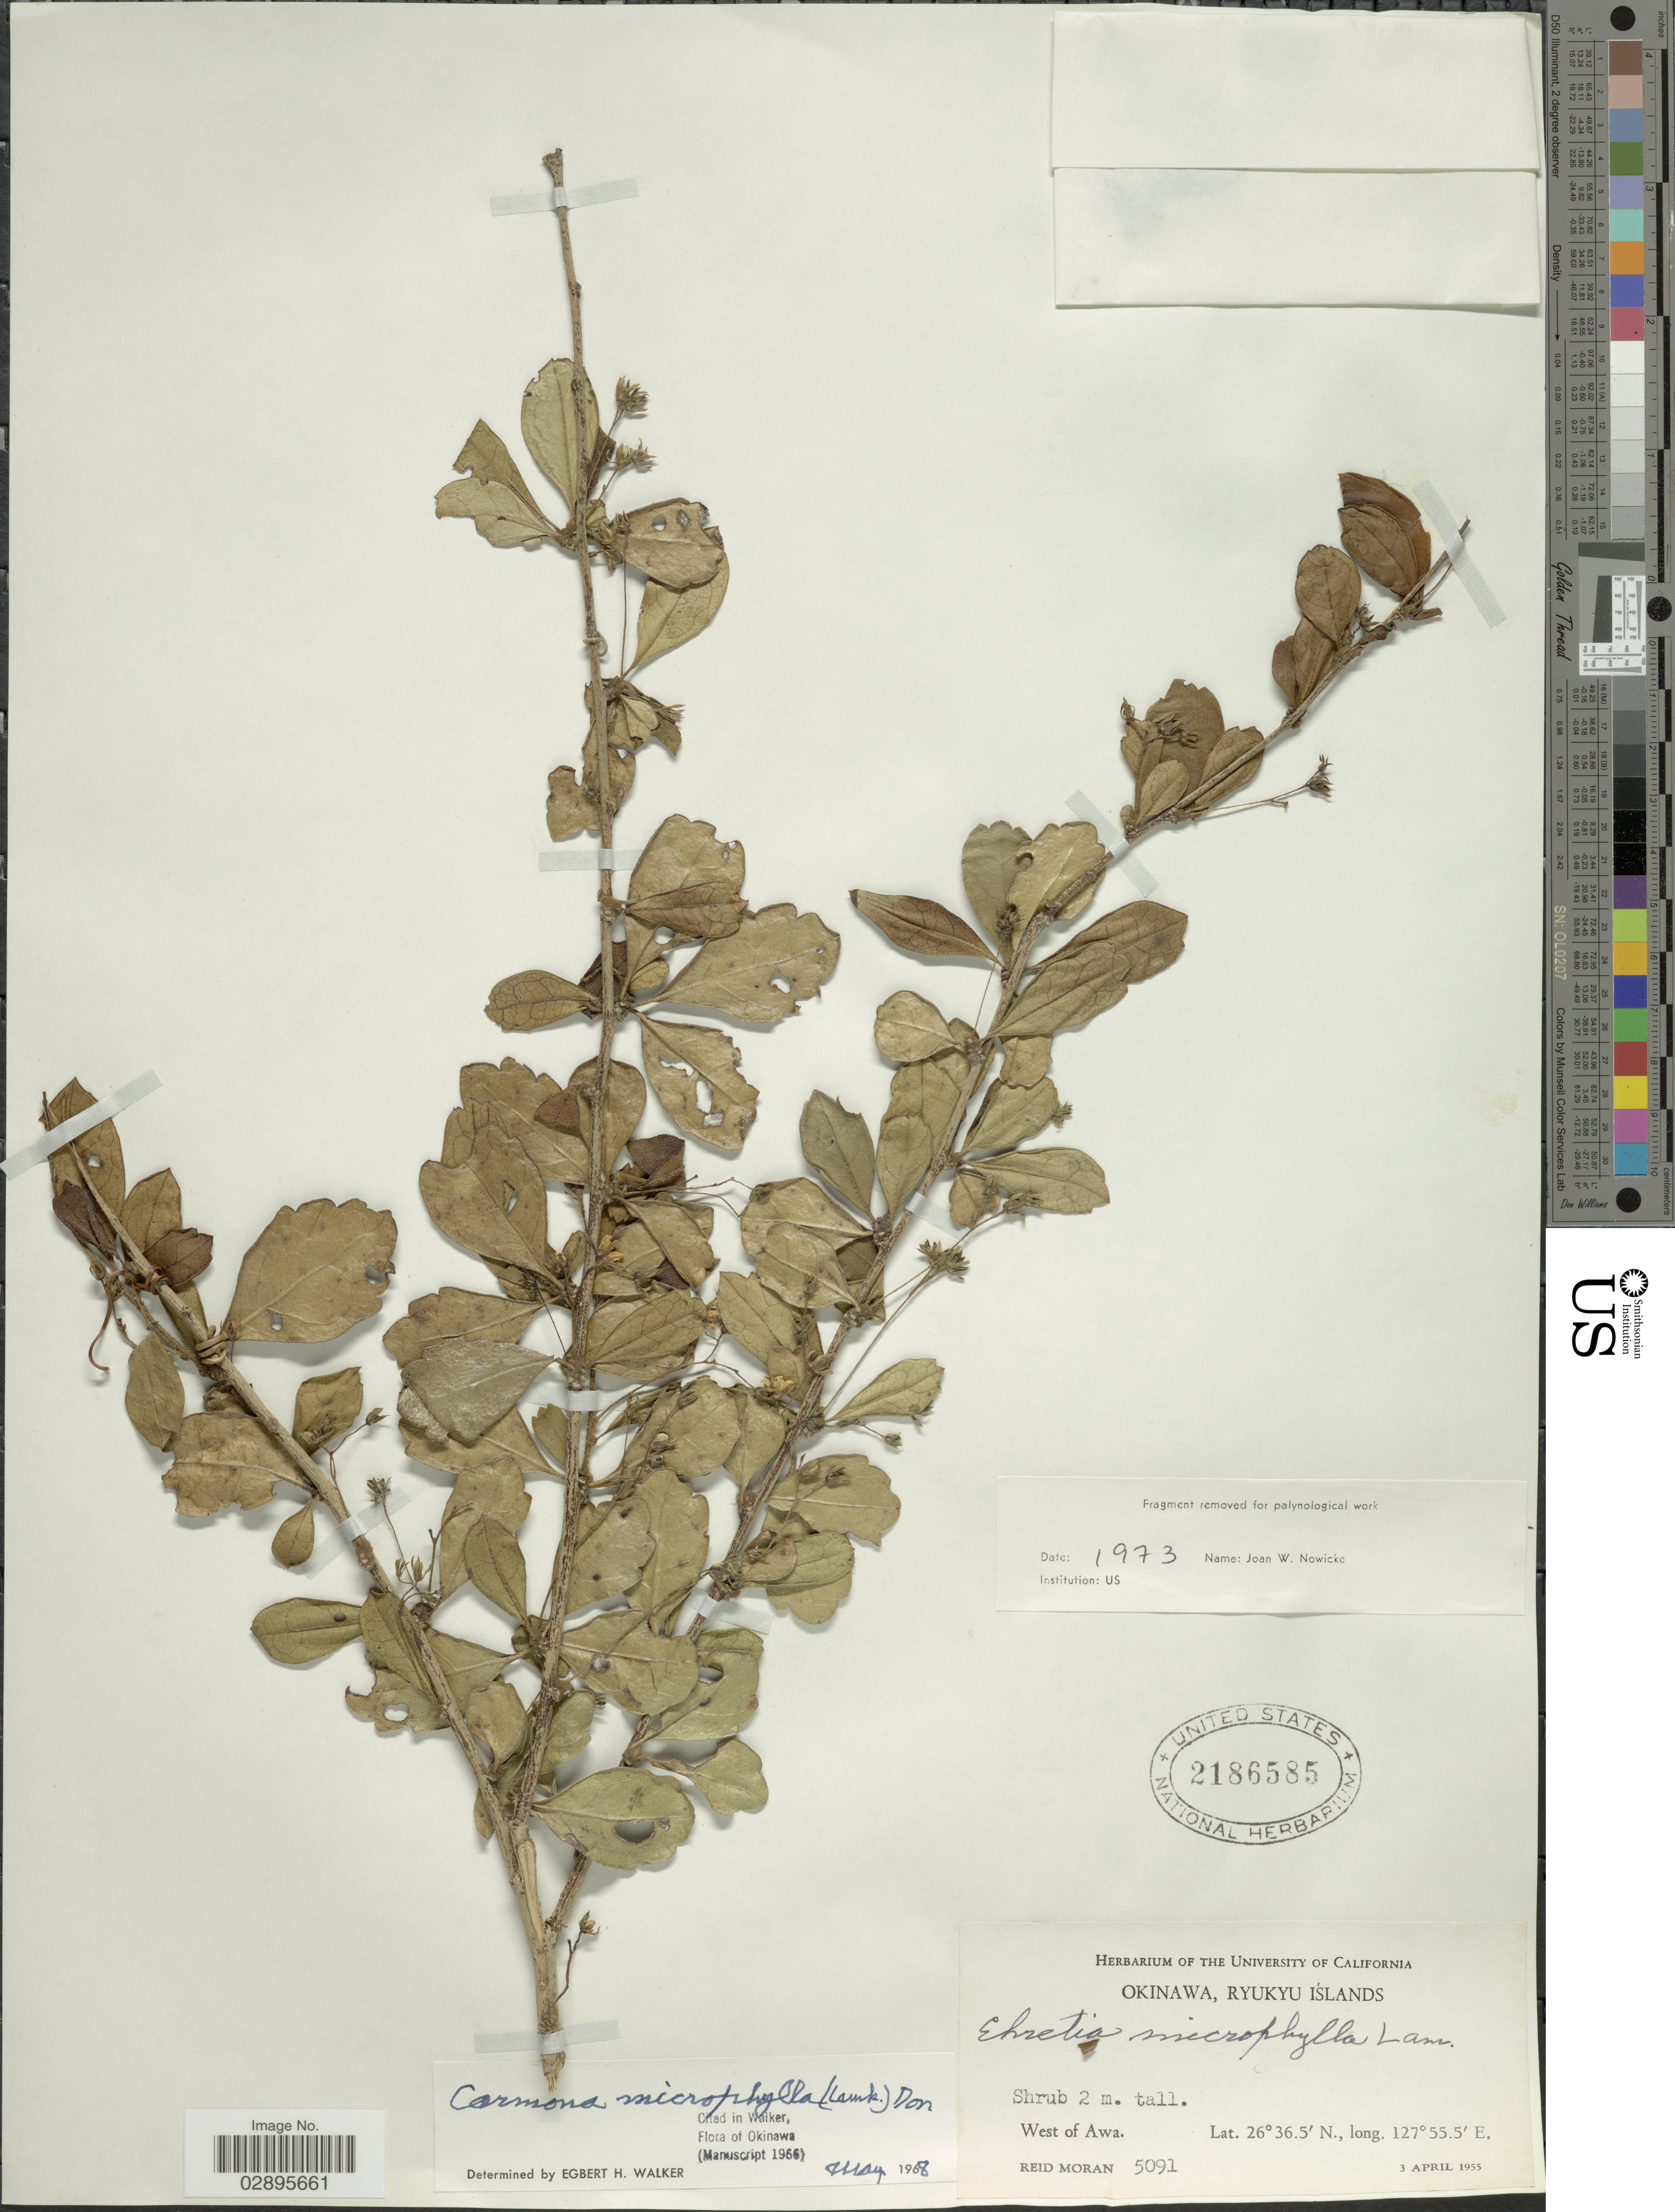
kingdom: Plantae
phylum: Tracheophyta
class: Magnoliopsida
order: Boraginales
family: Ehretiaceae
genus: Ehretia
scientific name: Ehretia microphylla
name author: Lam.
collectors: R. Moran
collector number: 5091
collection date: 1955-04-03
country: Japan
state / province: Okinawa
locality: Ryukyu Islands. West of Awa.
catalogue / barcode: US 2186585